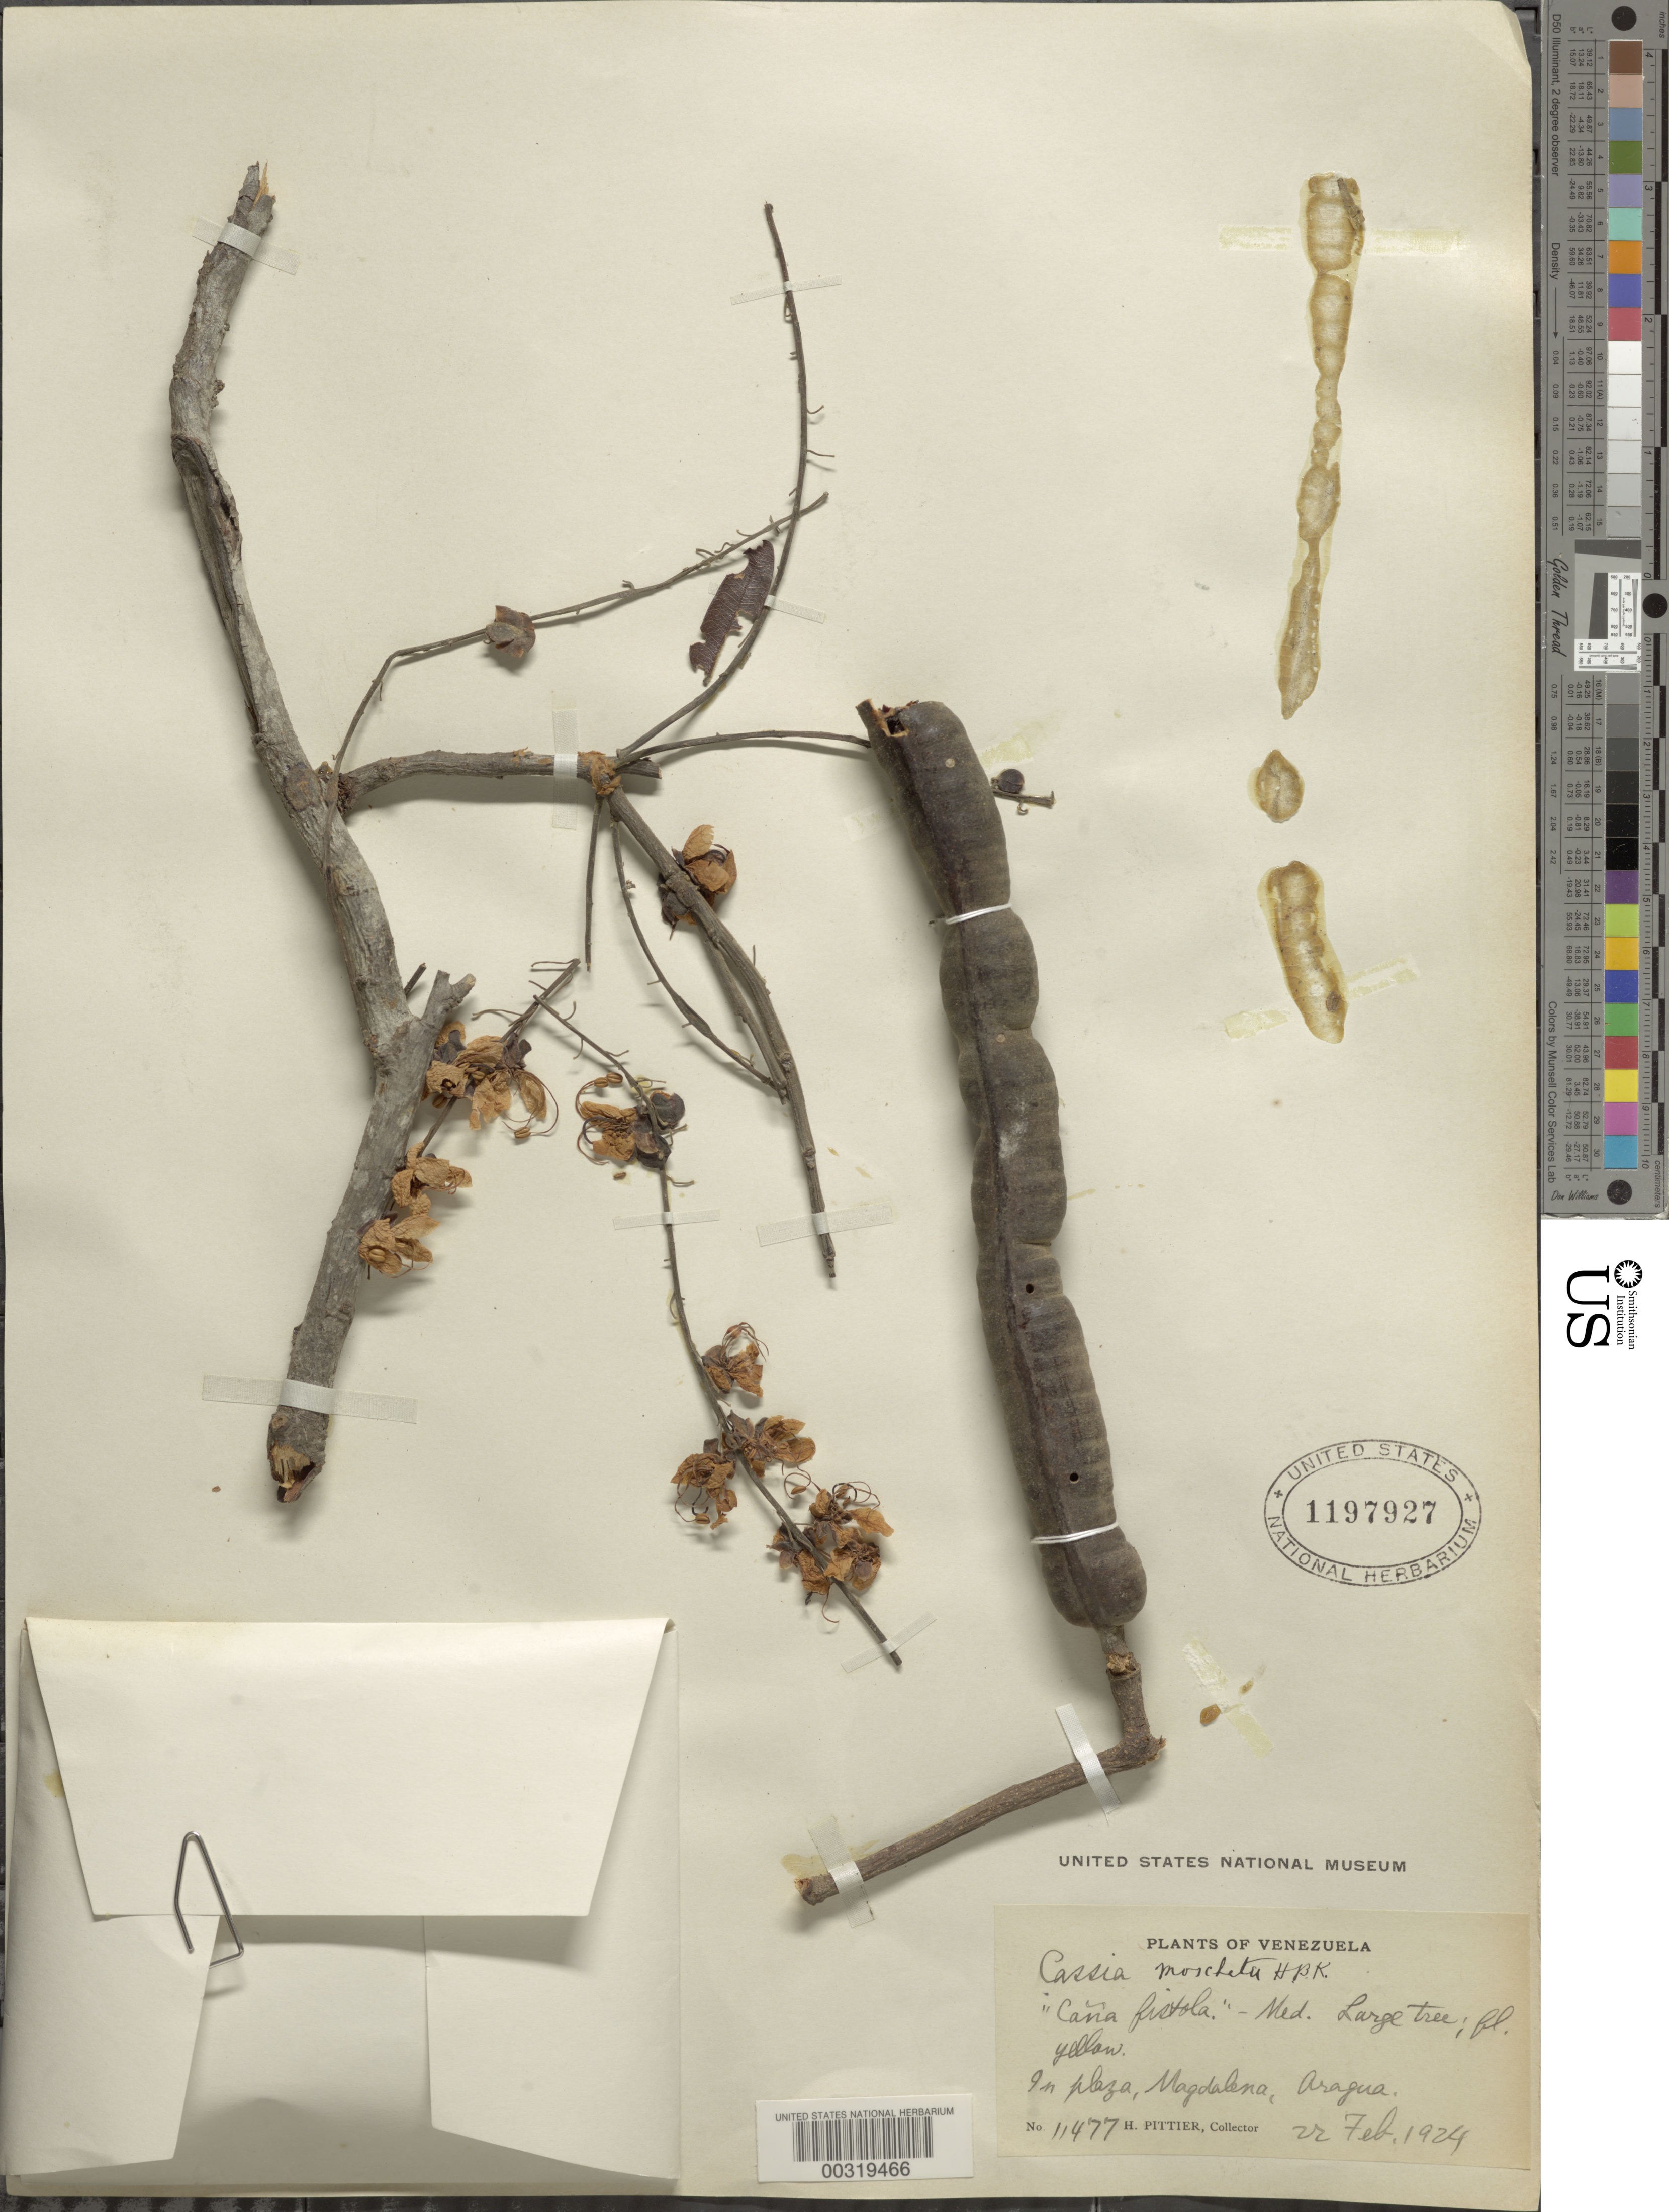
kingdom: Plantae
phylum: Tracheophyta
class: Magnoliopsida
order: Fabales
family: Fabaceae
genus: Cassia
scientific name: Cassia moschata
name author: Kunth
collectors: H. F. Pittier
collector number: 11477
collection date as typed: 22 Feb 1924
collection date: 1924-02-22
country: Venezuela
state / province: Aragua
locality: In plaza, magdalena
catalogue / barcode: US 1197927